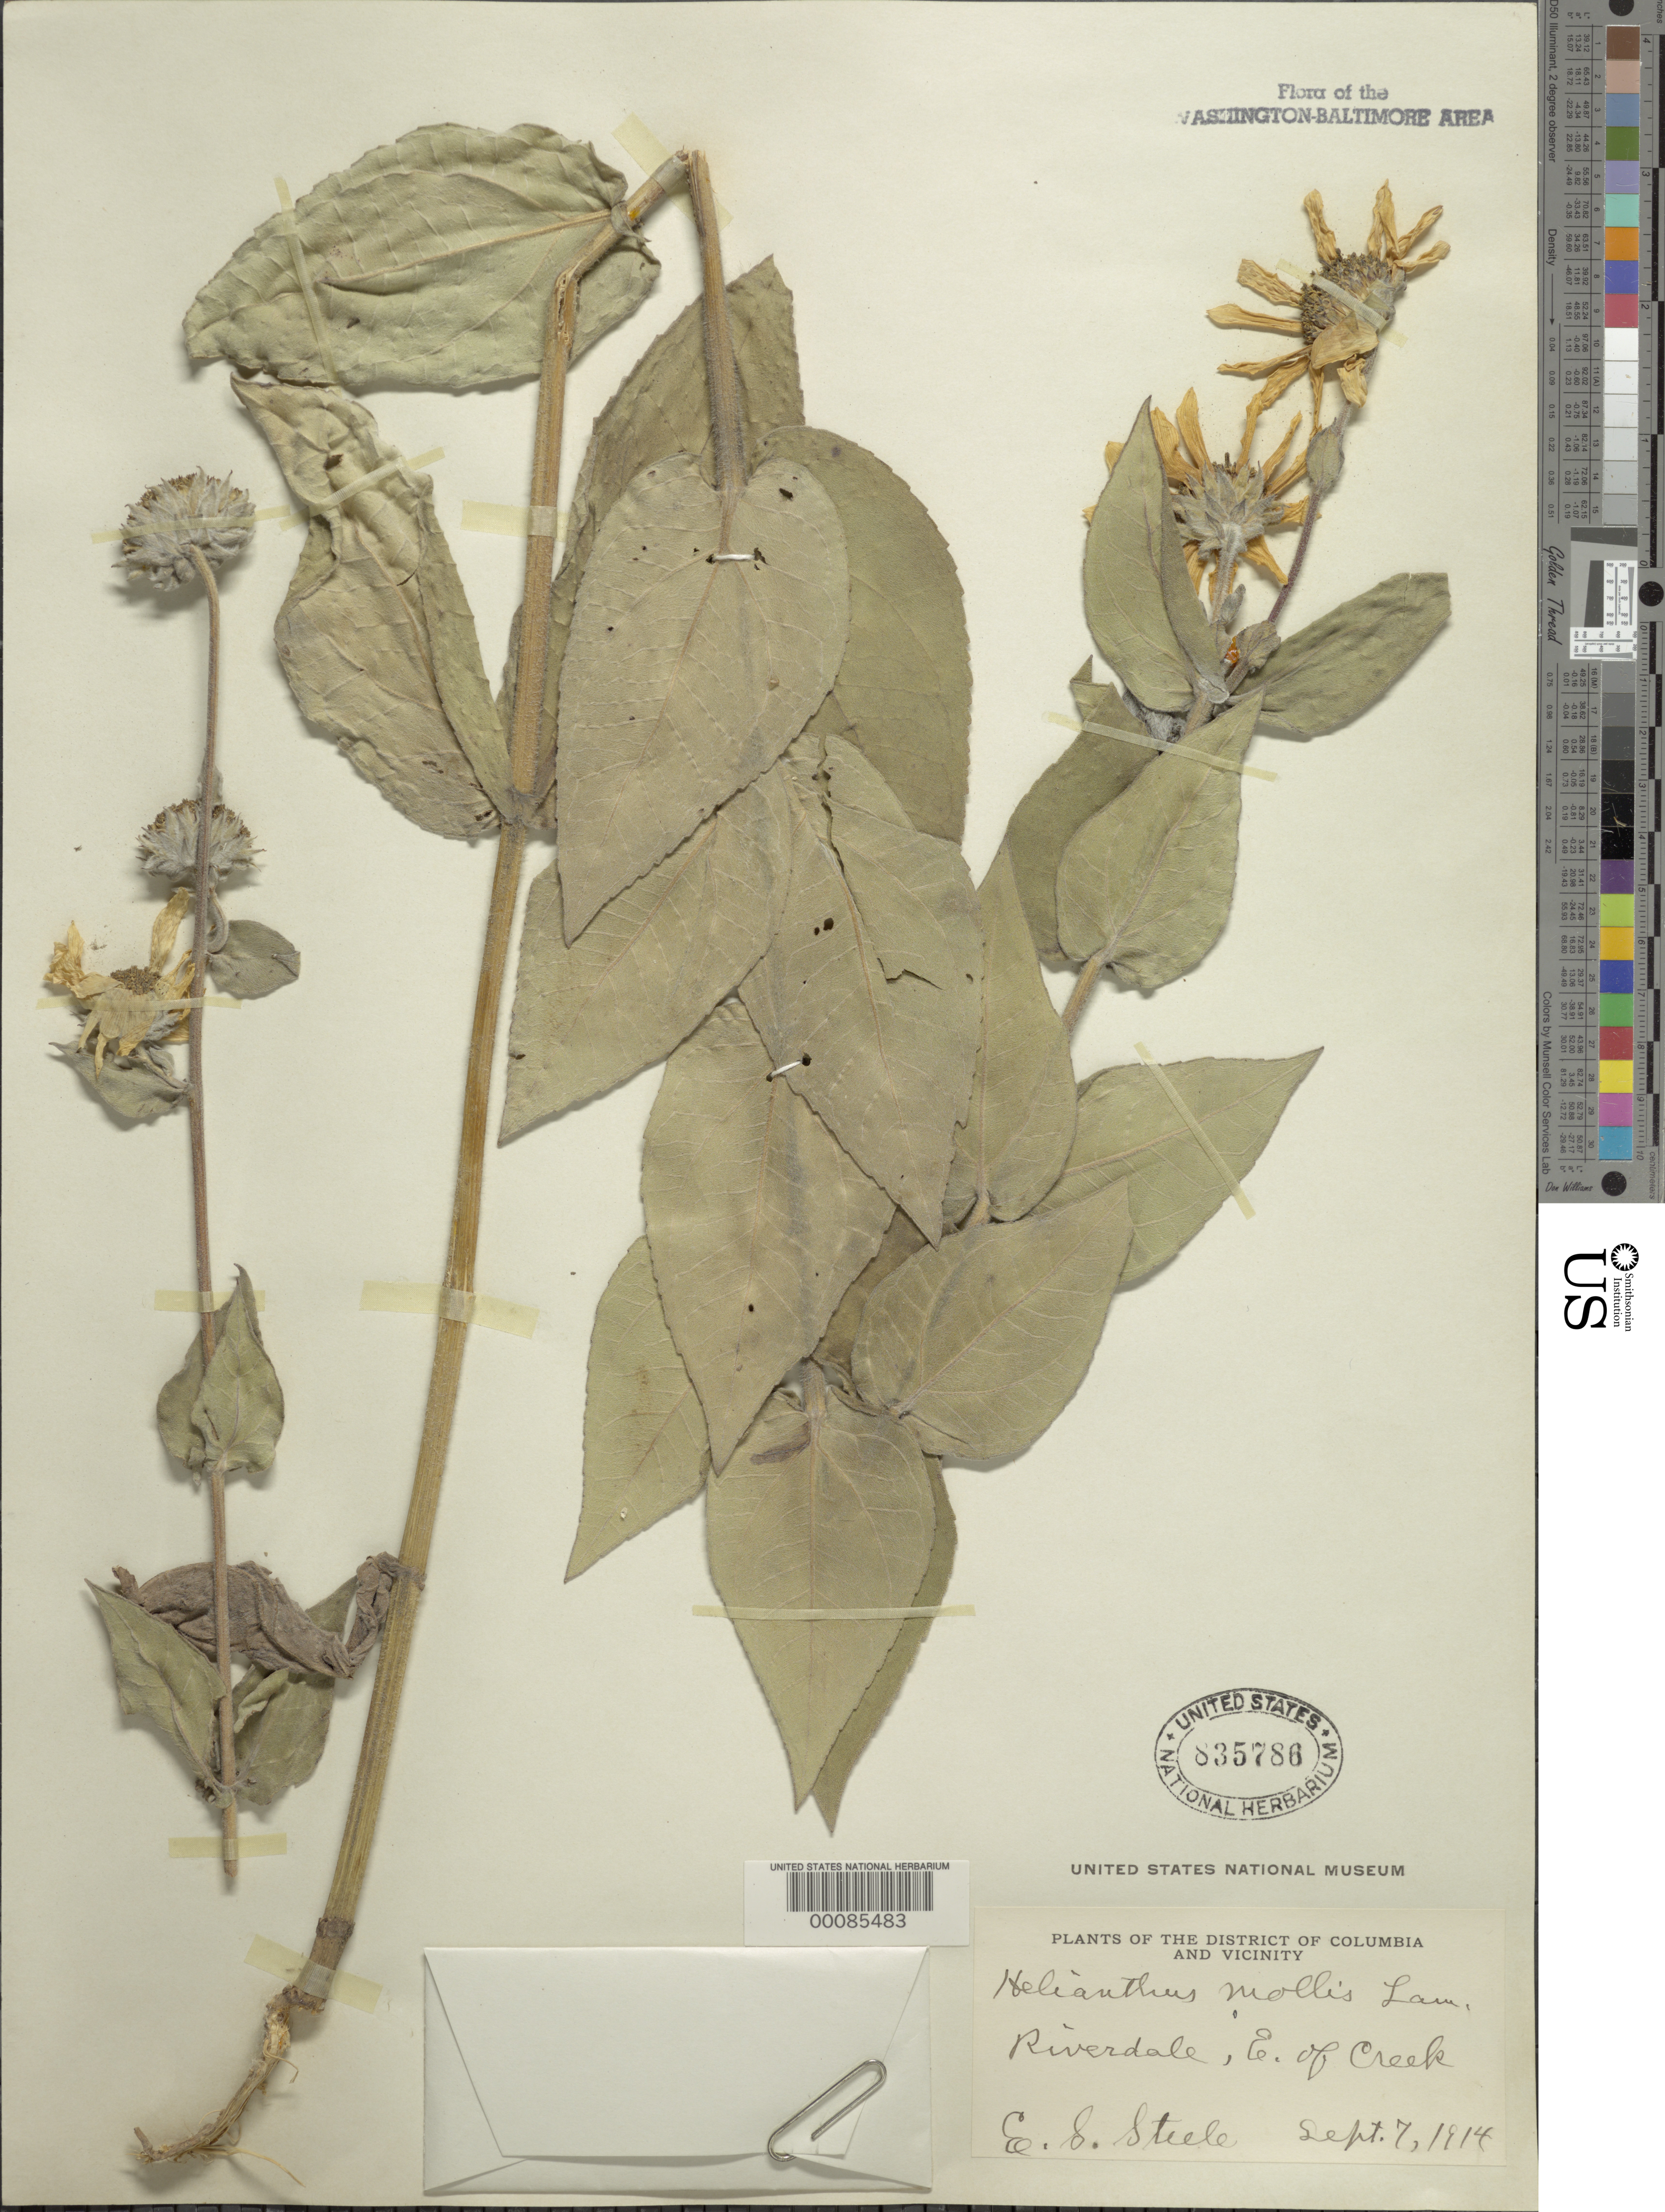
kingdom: Plantae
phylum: Tracheophyta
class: Magnoliopsida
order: Asterales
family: Asteraceae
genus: Helianthus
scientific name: Helianthus mollis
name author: Lam.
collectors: E. Steele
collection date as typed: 07 Sep 1914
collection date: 1914-09-07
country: United States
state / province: Maryland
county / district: Prince George's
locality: Riverdale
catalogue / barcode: US 835786